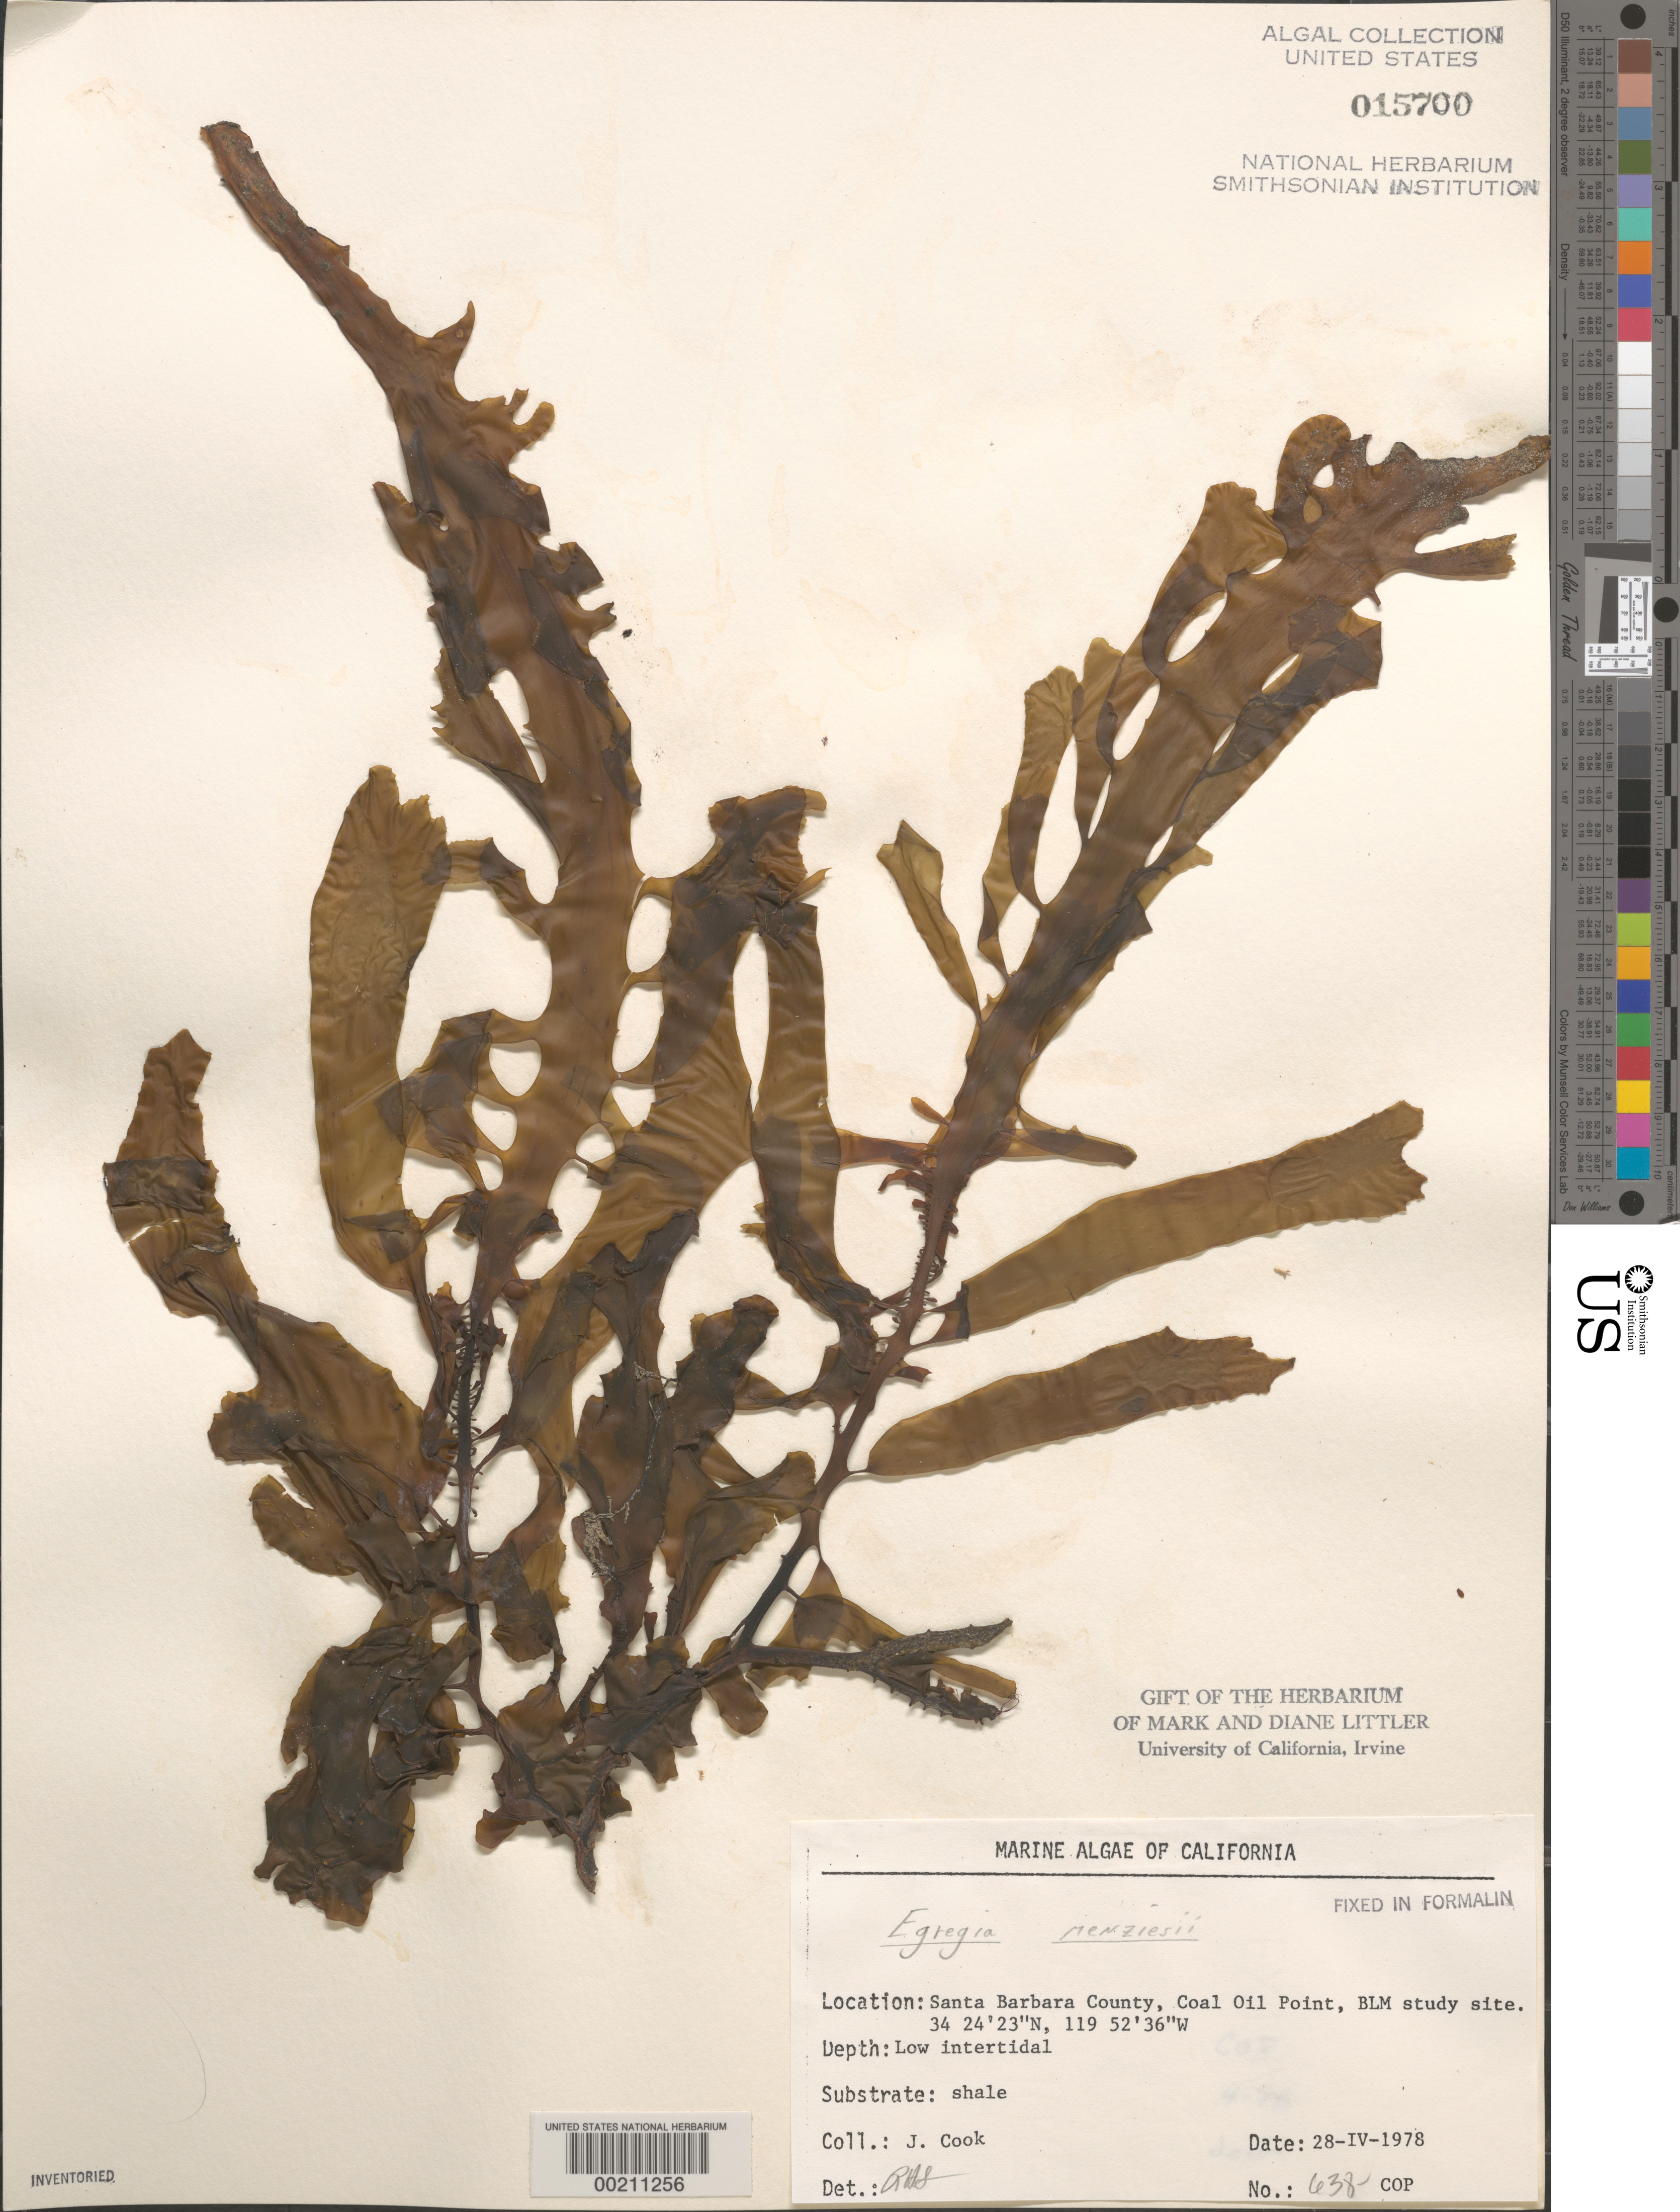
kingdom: Chromista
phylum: Ochrophyta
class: Phaeophyceae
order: Laminariales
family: Lessoniaceae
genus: Egregia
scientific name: Egregia menziesii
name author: (Turner) Aresch.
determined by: Sims, Robert H.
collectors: J. Cook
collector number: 638-COP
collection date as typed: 28 Apr 1978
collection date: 1978-04-28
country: United States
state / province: California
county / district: Santa Barbara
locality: Coal Oil Point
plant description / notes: BLM-SOCALBIGHT Rocky Intertidal Survey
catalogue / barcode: US 15700